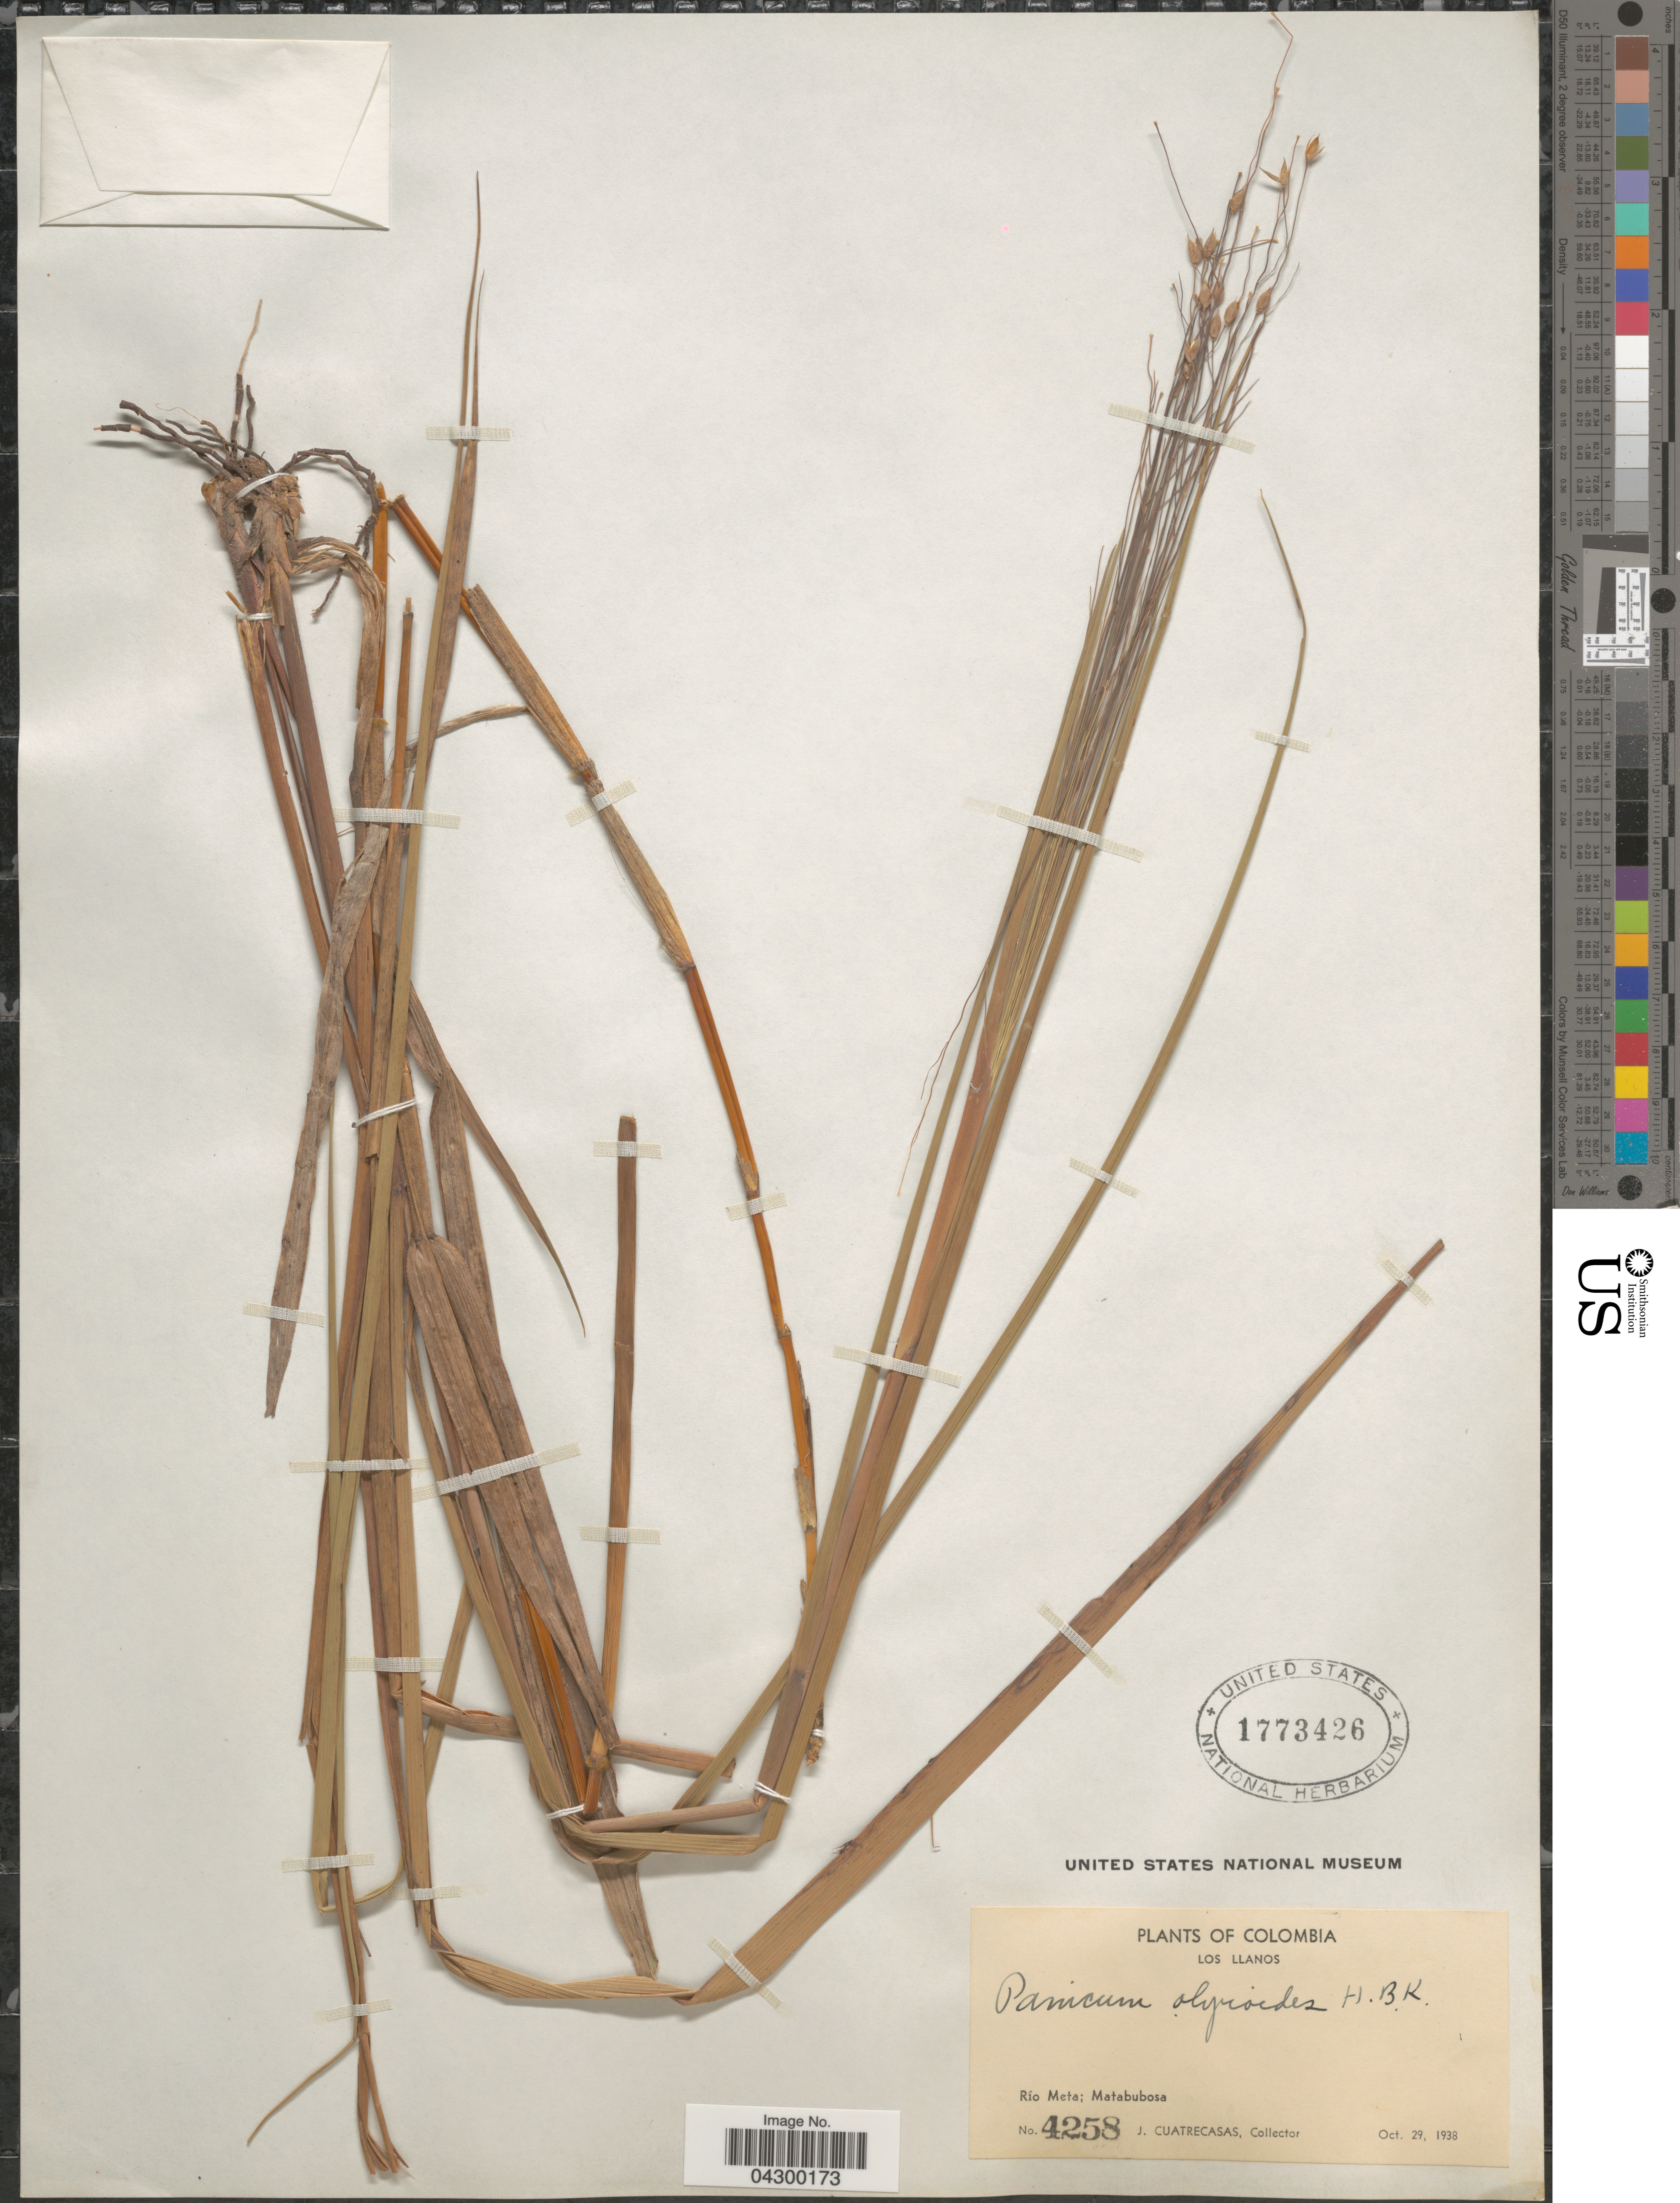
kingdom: Plantae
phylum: Tracheophyta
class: Liliopsida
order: Poales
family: Poaceae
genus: Panicum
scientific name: Panicum olyroides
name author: Kunth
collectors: J. Cuatrecasas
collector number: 4258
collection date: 1938-10-29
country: Colombia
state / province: Meta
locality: Los Llanos. Río Meta; Matabubosa.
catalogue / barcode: US 1773426